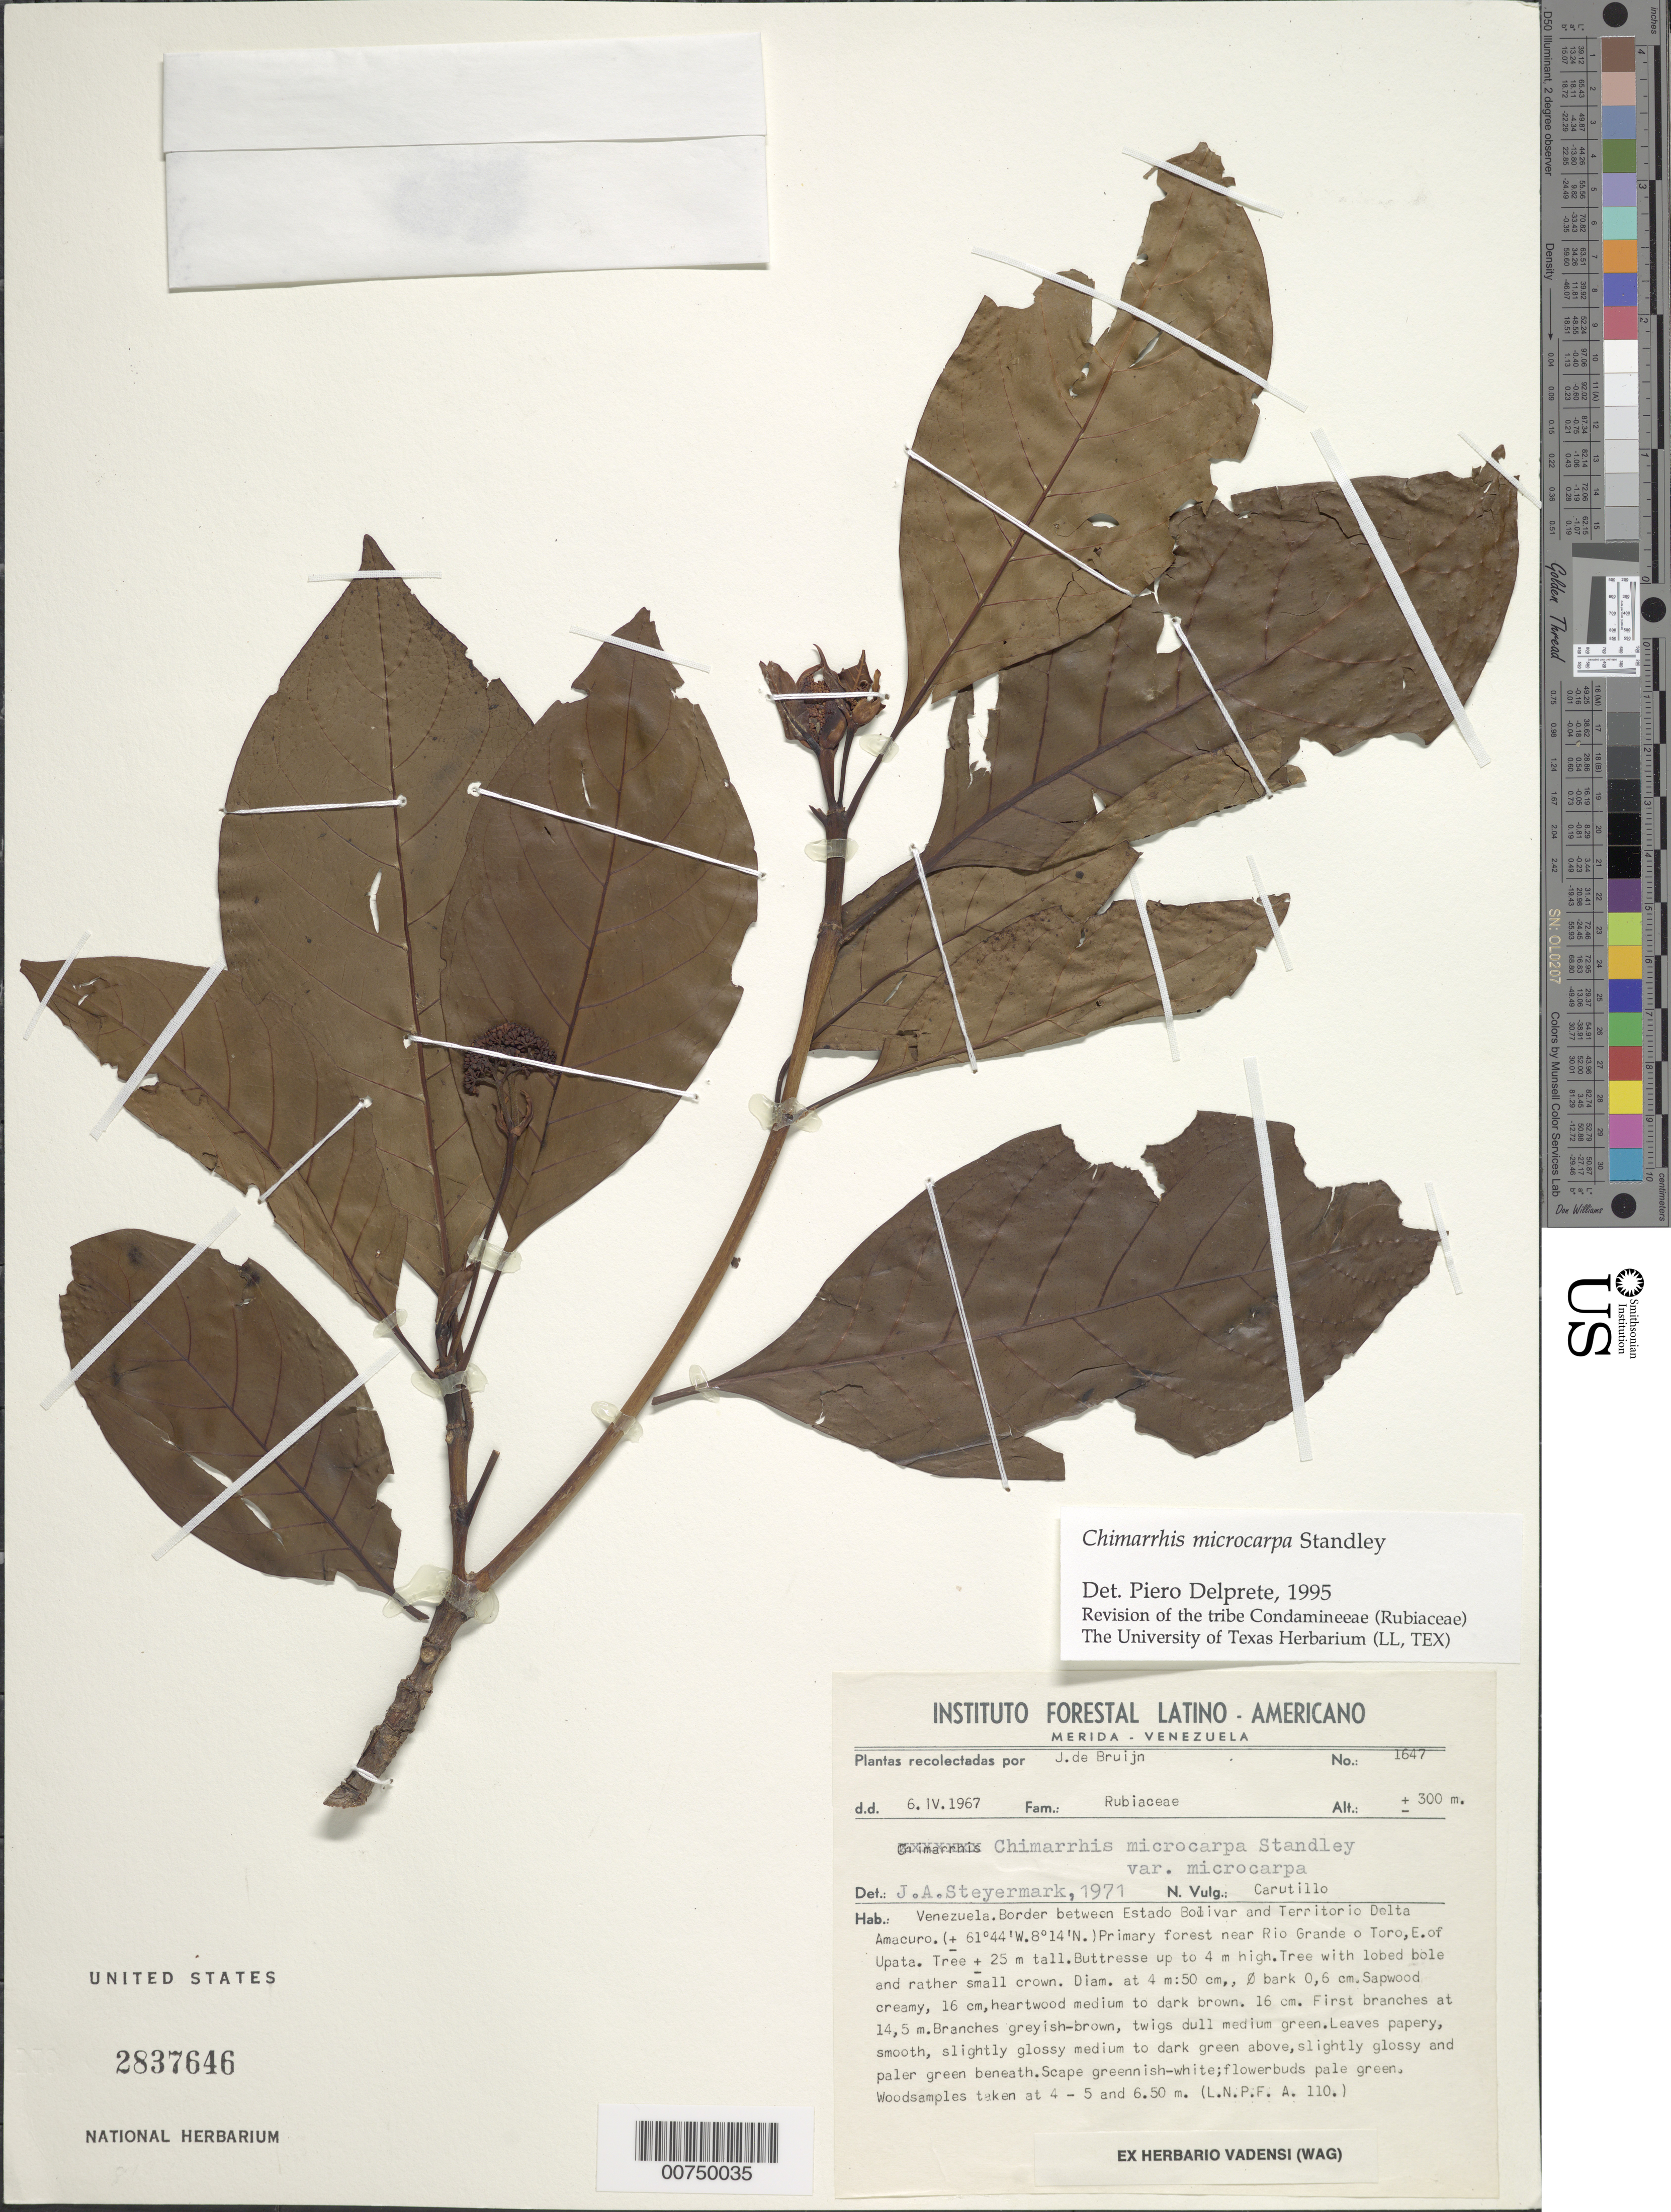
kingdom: Plantae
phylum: Tracheophyta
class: Magnoliopsida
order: Gentianales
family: Rubiaceae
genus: Chimarrhis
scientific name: Chimarrhis microcarpa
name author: Standl.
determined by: Delprete, P. G., Herb. de Guyane Cay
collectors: J. Bruijn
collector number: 1647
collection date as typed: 6-Apr-67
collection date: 1967-04-06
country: Venezuela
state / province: Bolívar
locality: Estado Bolívar and Territorío Delta Amacuro border, near Río Grande o Toro, E of Upata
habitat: Primary forest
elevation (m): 300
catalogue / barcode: US 2837646